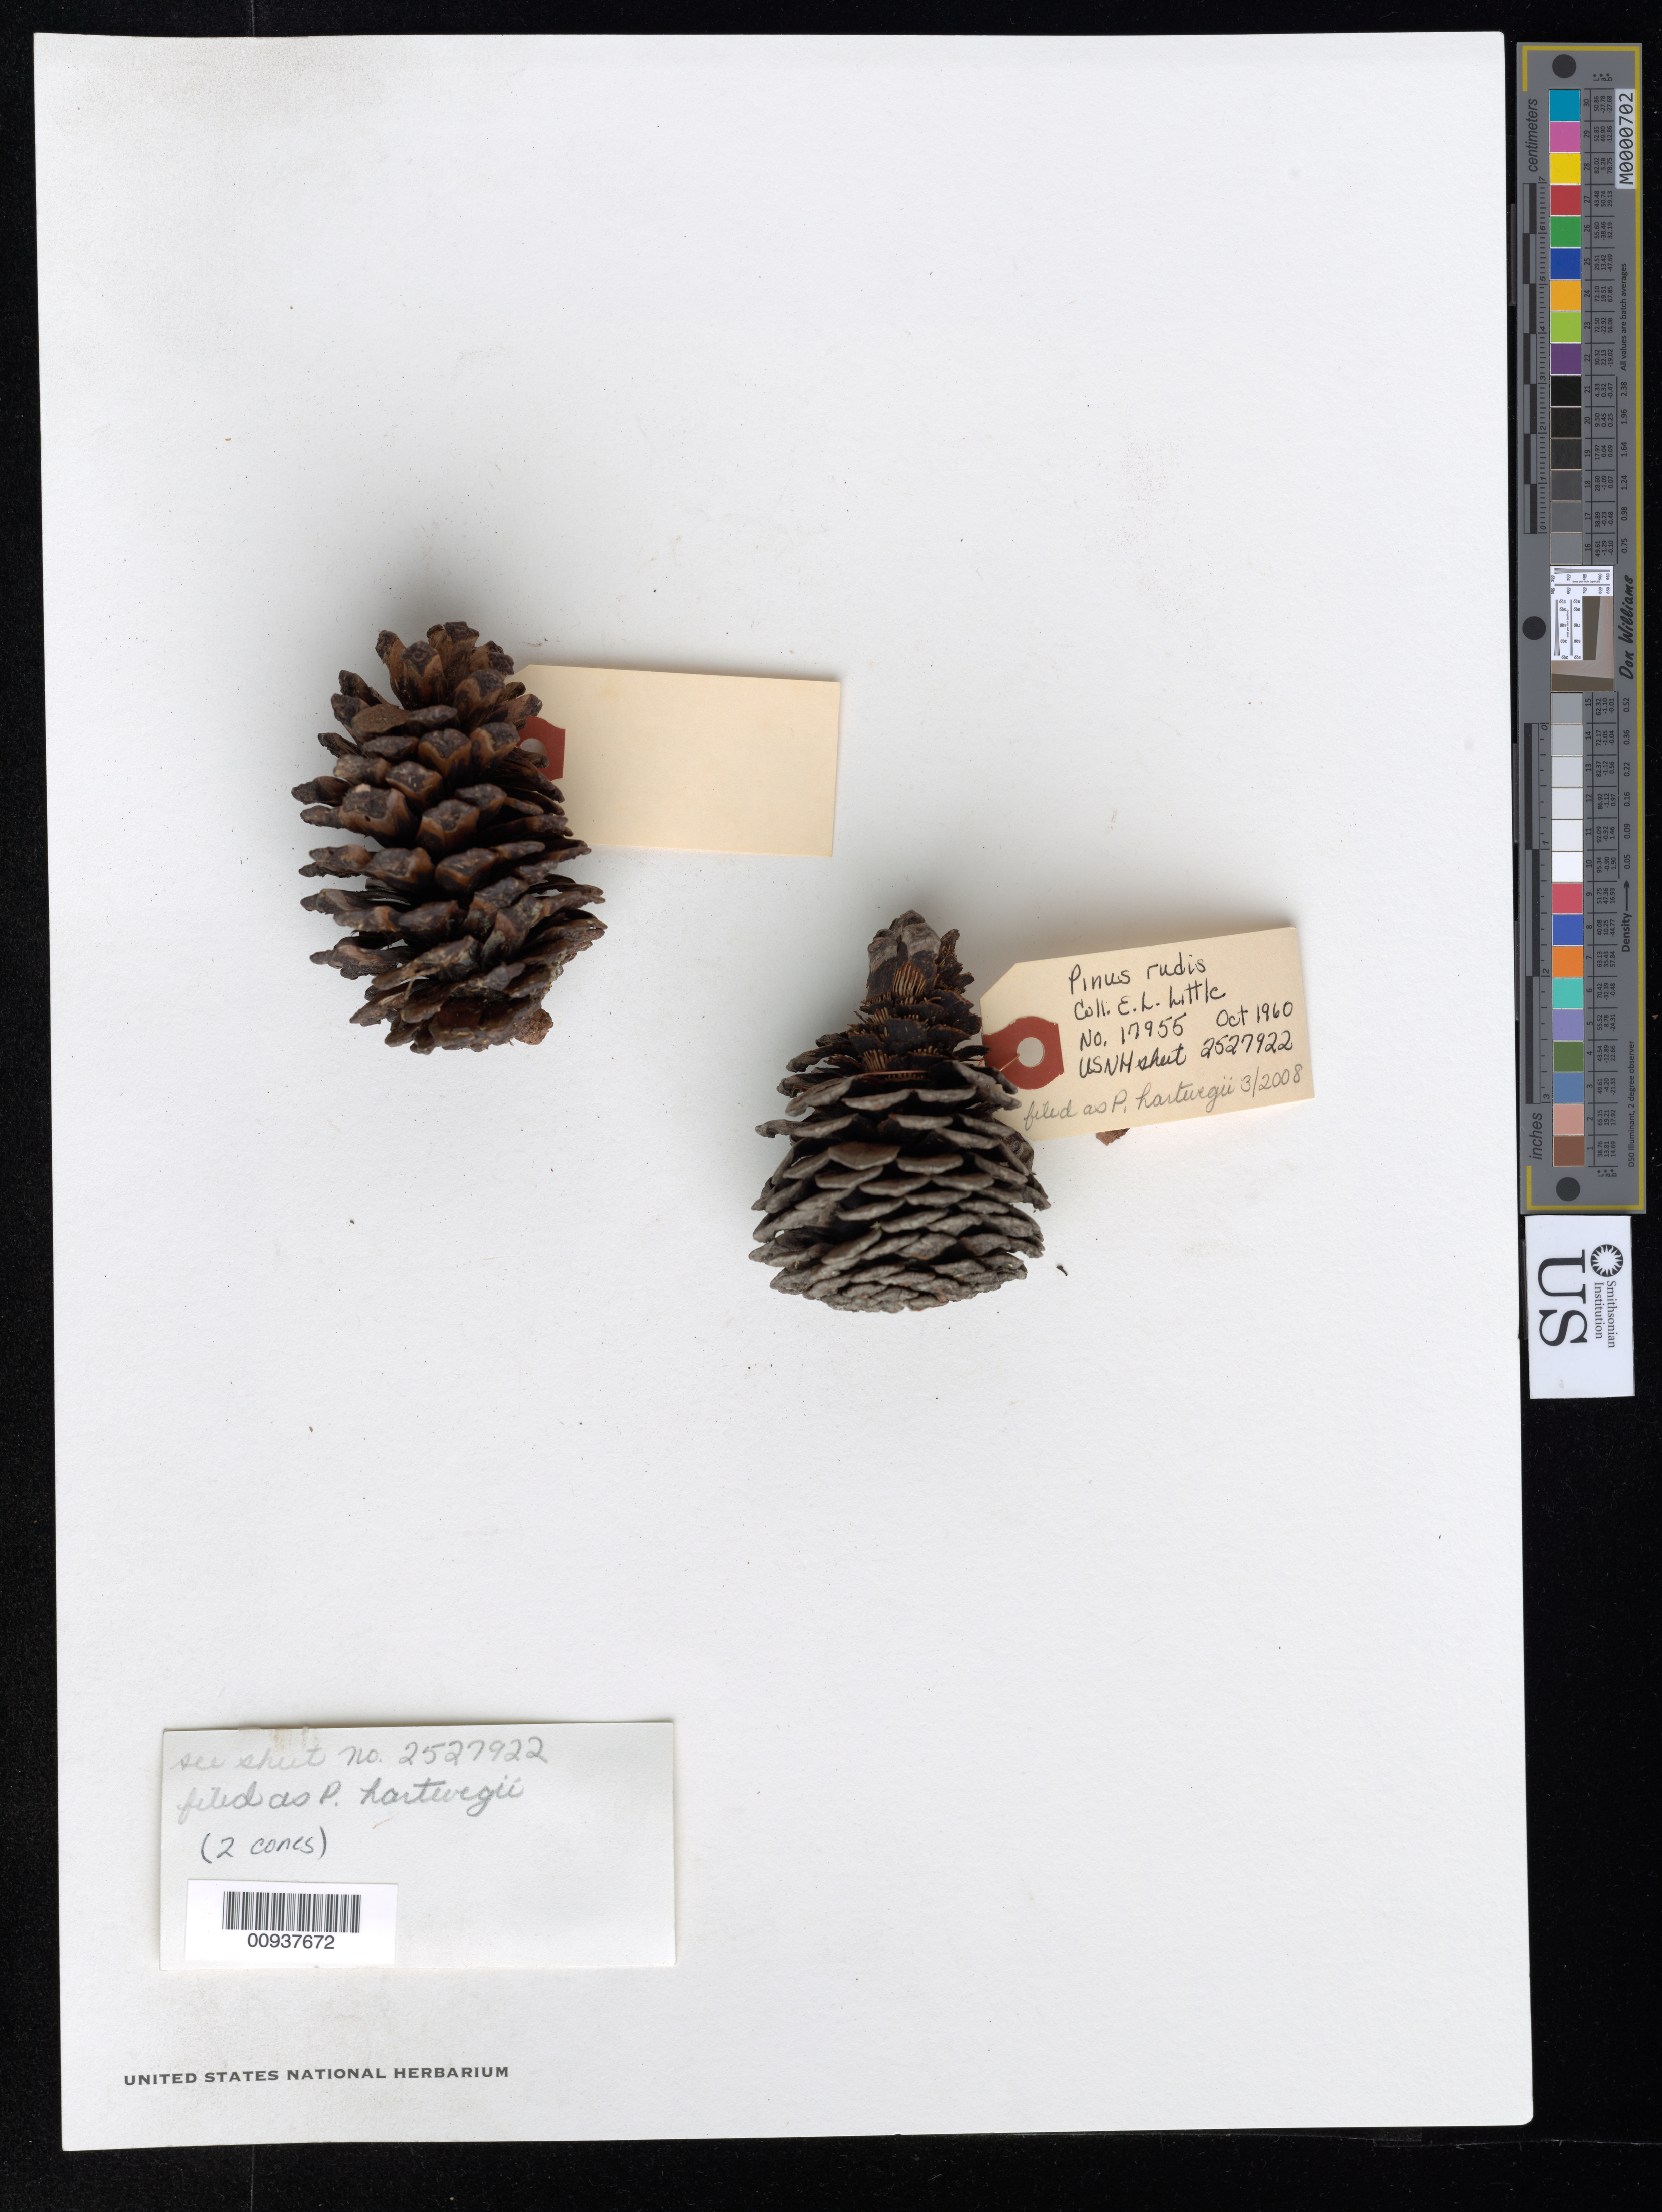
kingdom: Plantae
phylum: Tracheophyta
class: Pinopsida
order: Pinales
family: Pinaceae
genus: Pinus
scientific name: Pinus hartwegii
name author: Lindl.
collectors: E. L. Little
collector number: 17955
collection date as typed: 14 Oct 1960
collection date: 1960-10-14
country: Mexico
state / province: Oaxaca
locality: Vivero Llano de Flores. About 100 km. NE of Oaxaca.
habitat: Pine forest.